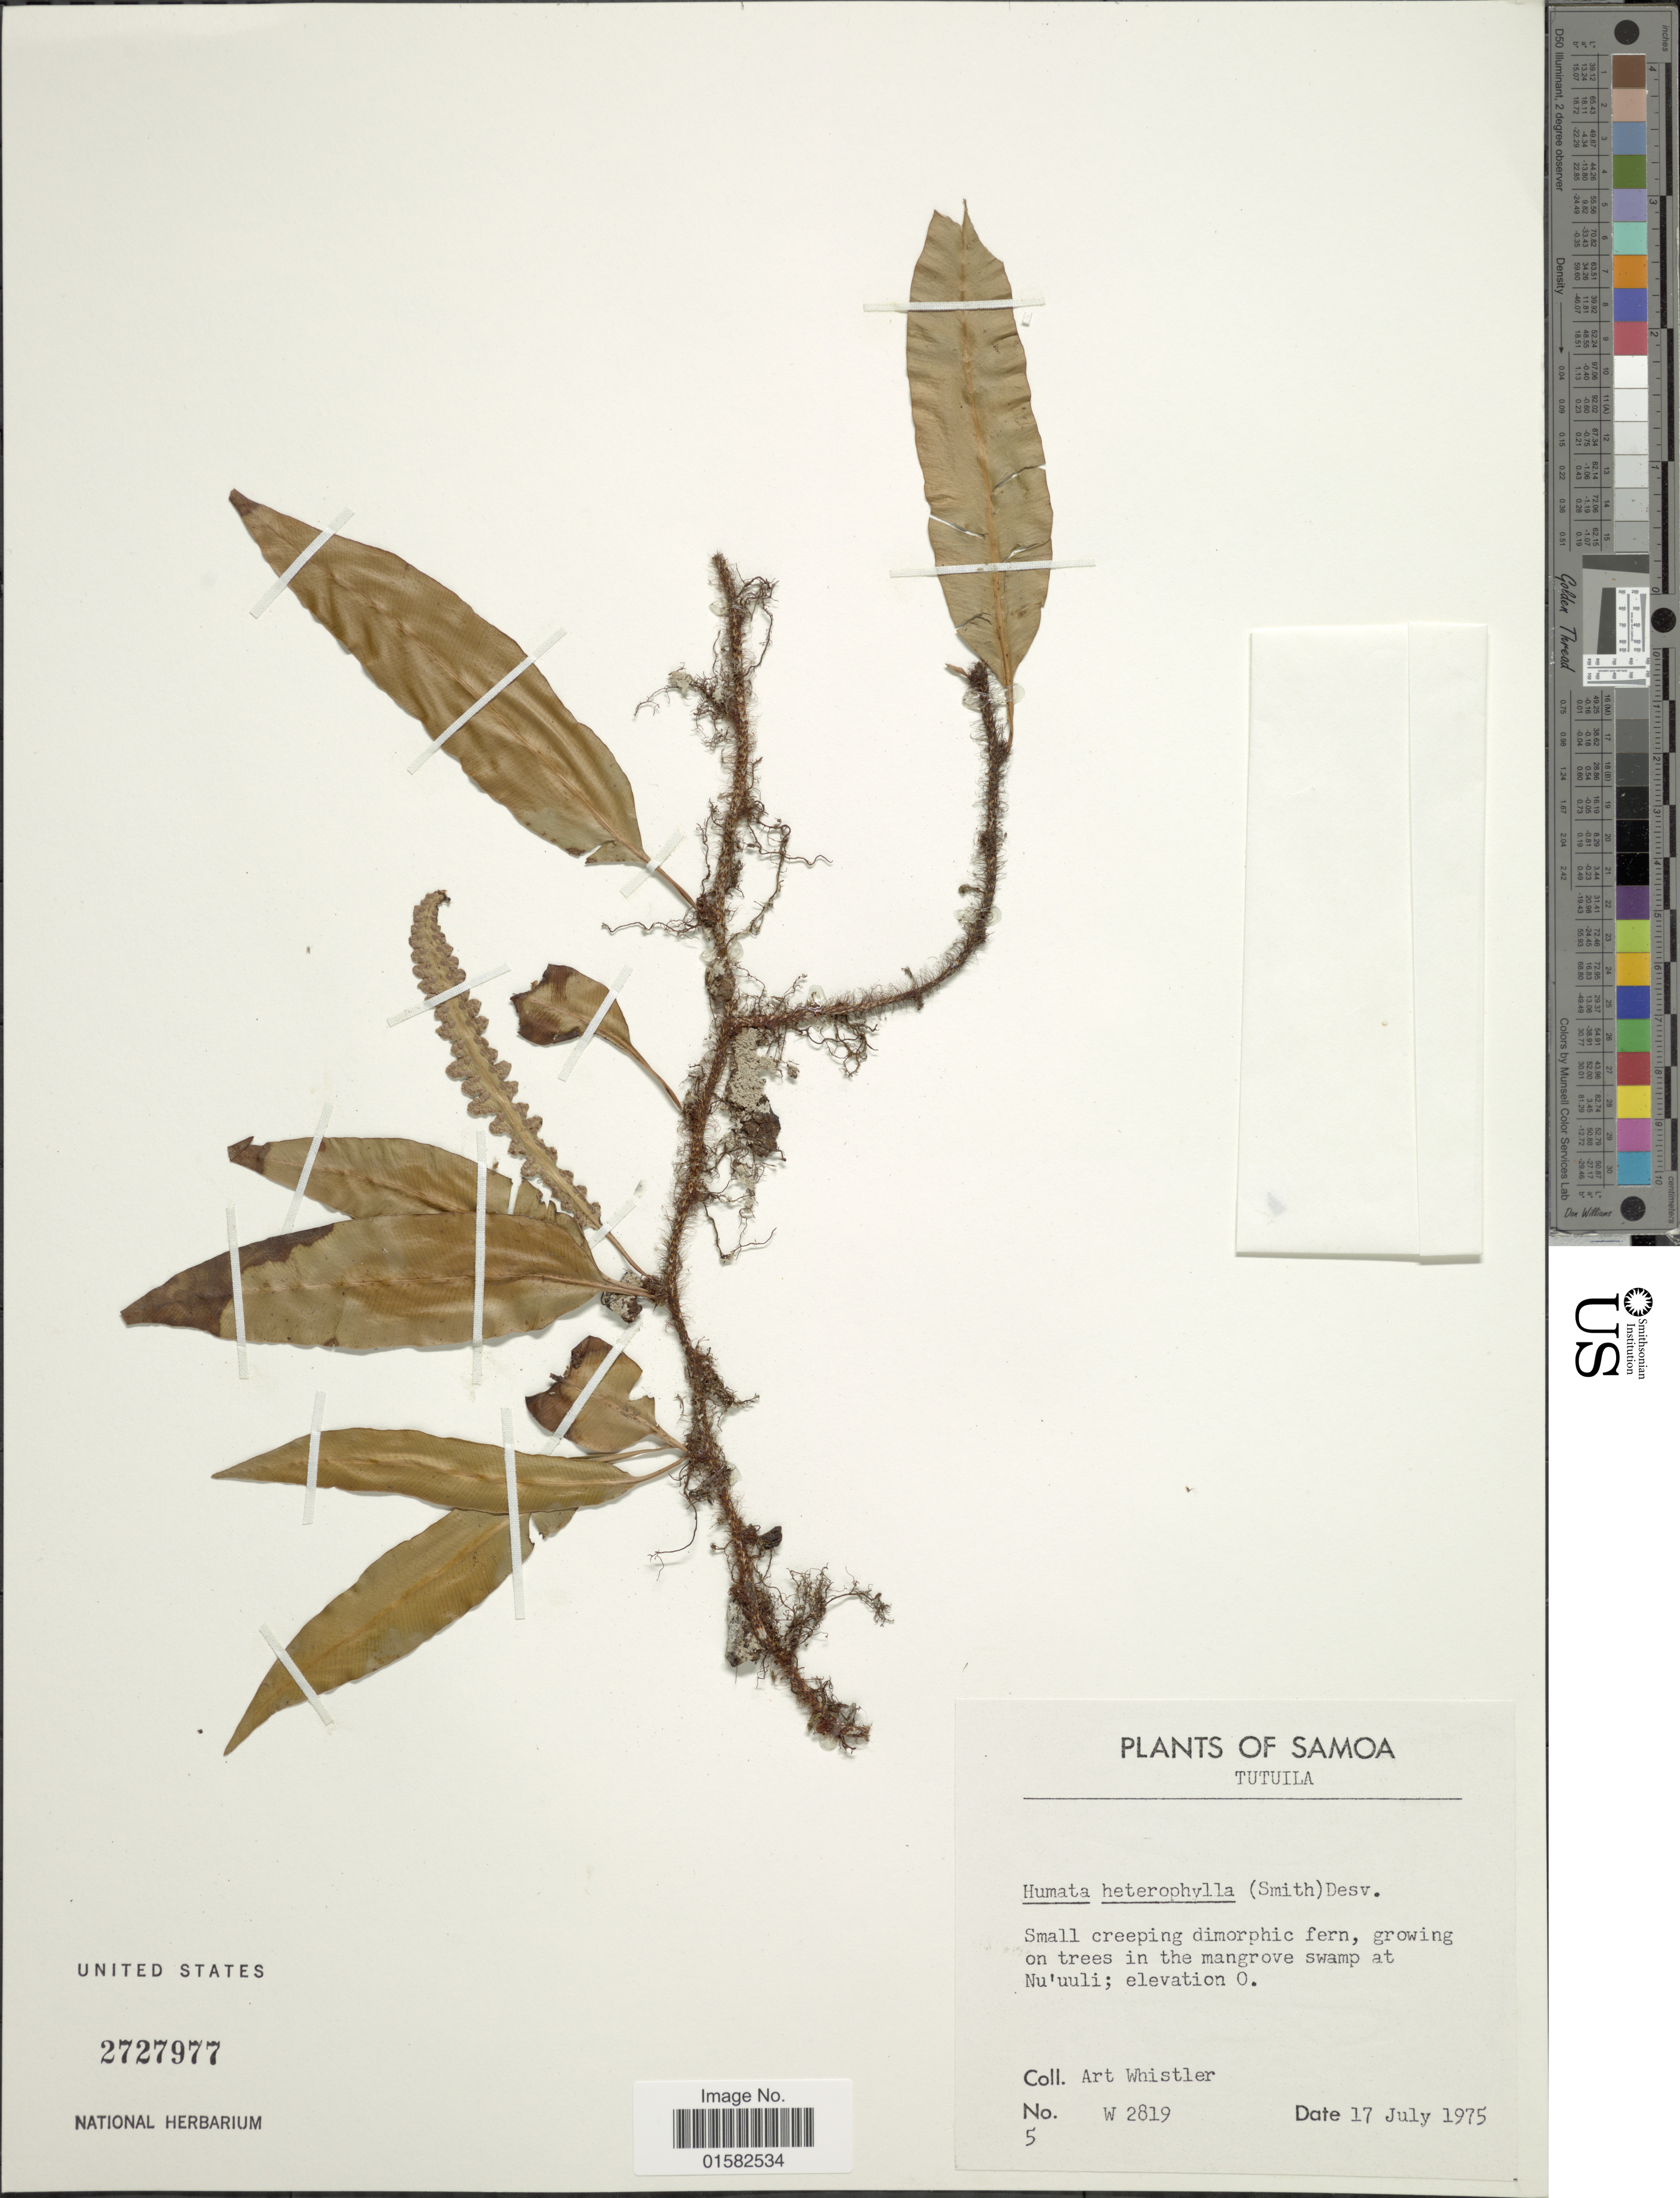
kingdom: Plantae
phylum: Tracheophyta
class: Polypodiopsida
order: Polypodiales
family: Davalliaceae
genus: Humata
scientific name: Humata heterophylla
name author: (Sm.) Desv.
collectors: A. Whistler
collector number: W 2819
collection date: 1975-07-17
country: American Samoa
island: Tutuila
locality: Tutuila, growing on trees in the magrove swamp at Nu'uuli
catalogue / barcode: US 2727977